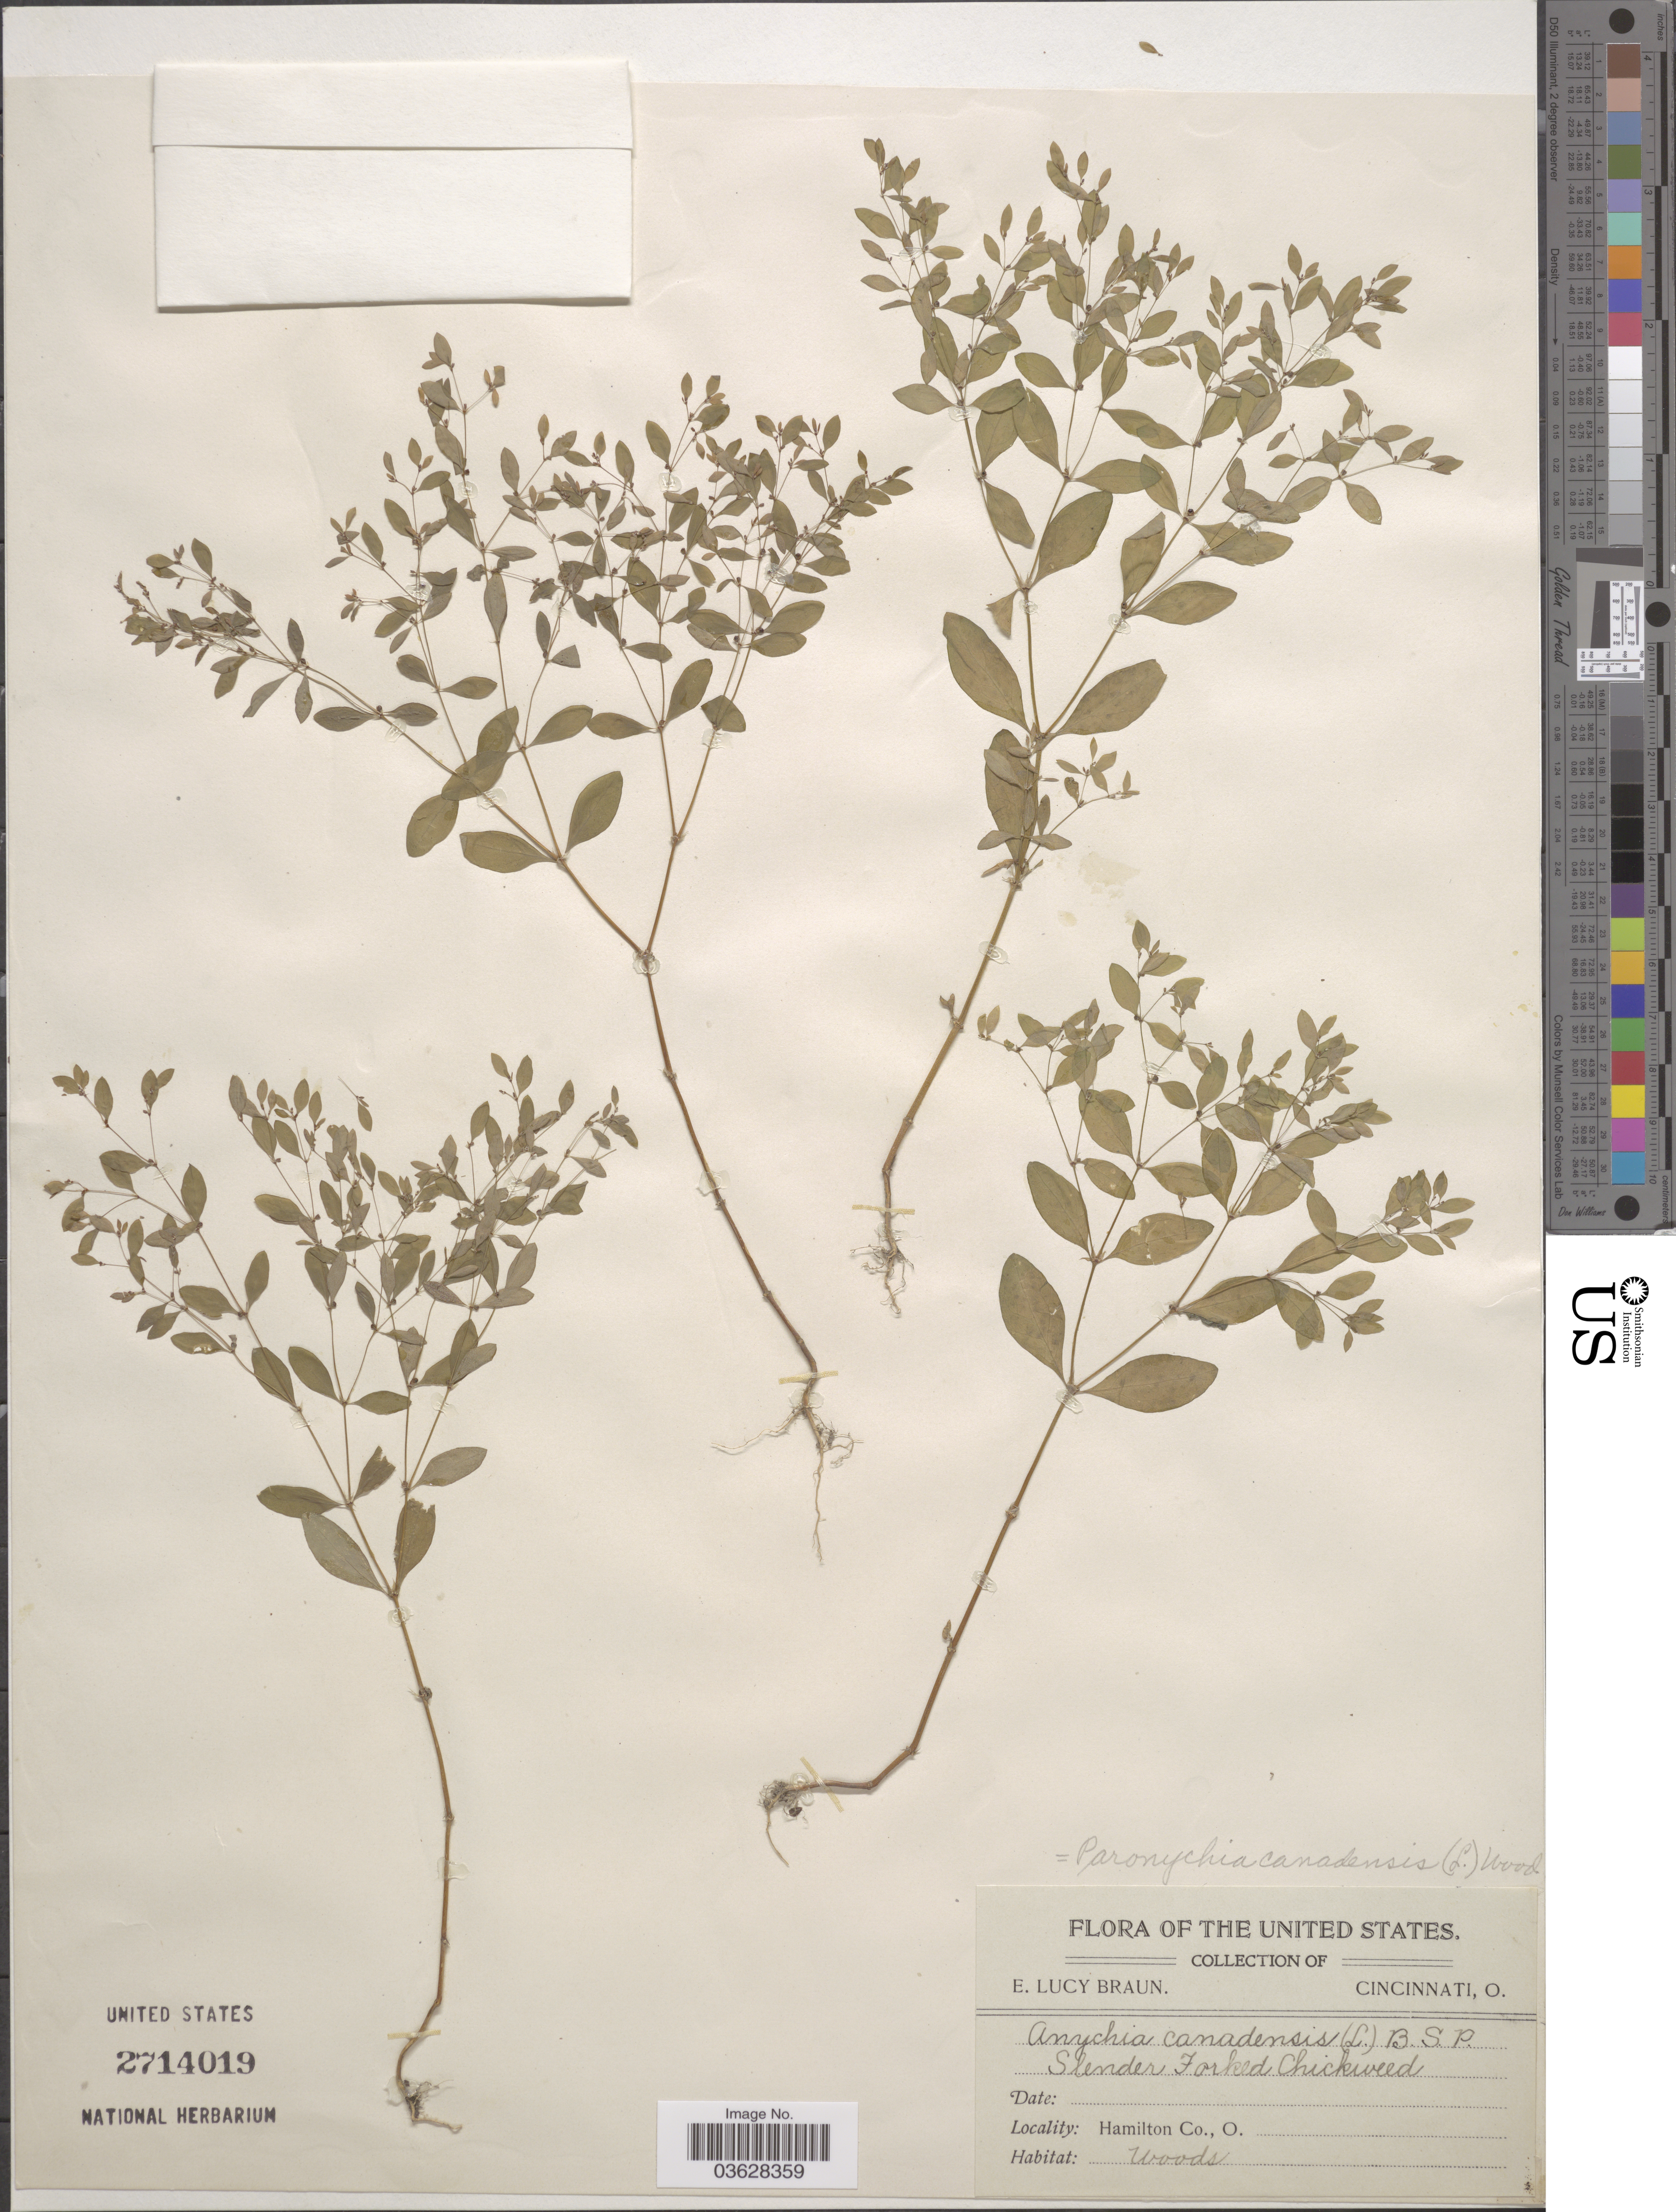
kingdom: Plantae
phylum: Tracheophyta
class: Magnoliopsida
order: Caryophyllales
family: Caryophyllaceae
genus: Paronychia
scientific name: Paronychia canadensis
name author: (L.) Alph. Wood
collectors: E. L. Braun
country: United States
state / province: Ohio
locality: Hamilton Co.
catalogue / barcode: US 2714019